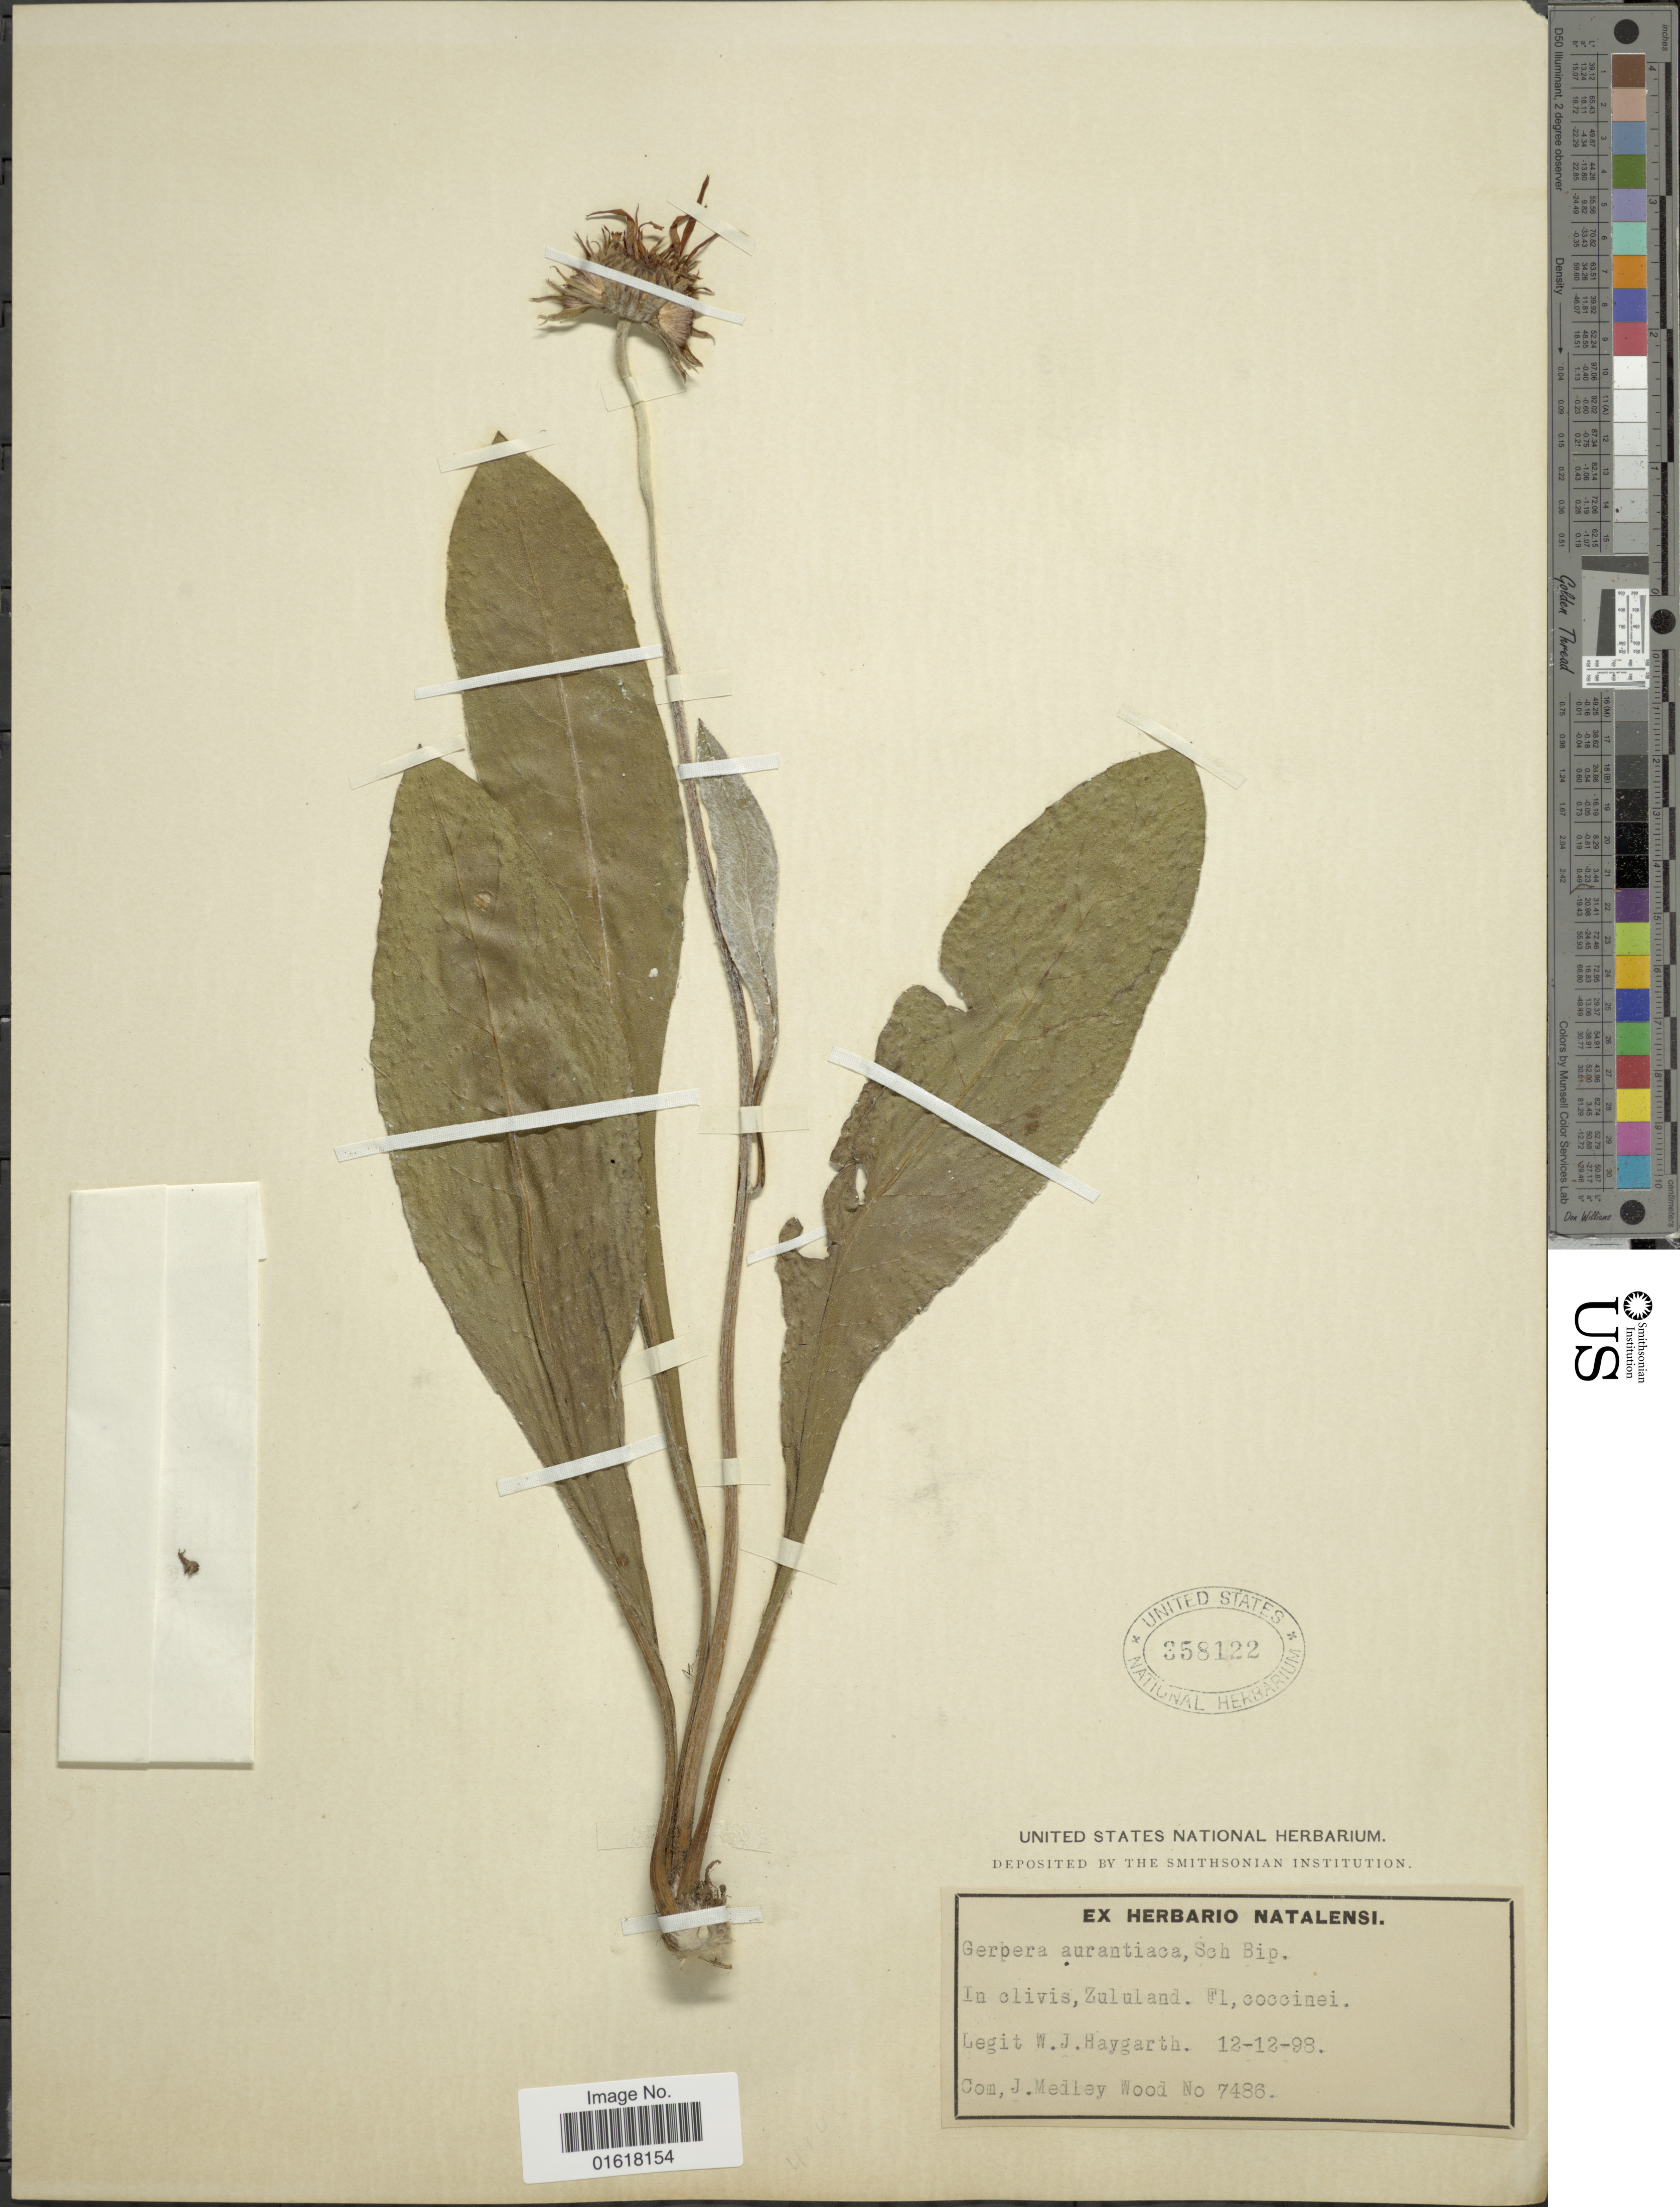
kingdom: Plantae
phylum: Tracheophyta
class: Magnoliopsida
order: Asterales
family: Asteraceae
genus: Gerbera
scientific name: Gerbera aurantiaca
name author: Sch. Bip.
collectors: W. Haygarth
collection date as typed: Transcribed d/m/y: 12/12/98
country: South Africa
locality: In clivis, Zululand. Fl. coccinei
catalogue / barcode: US 358122